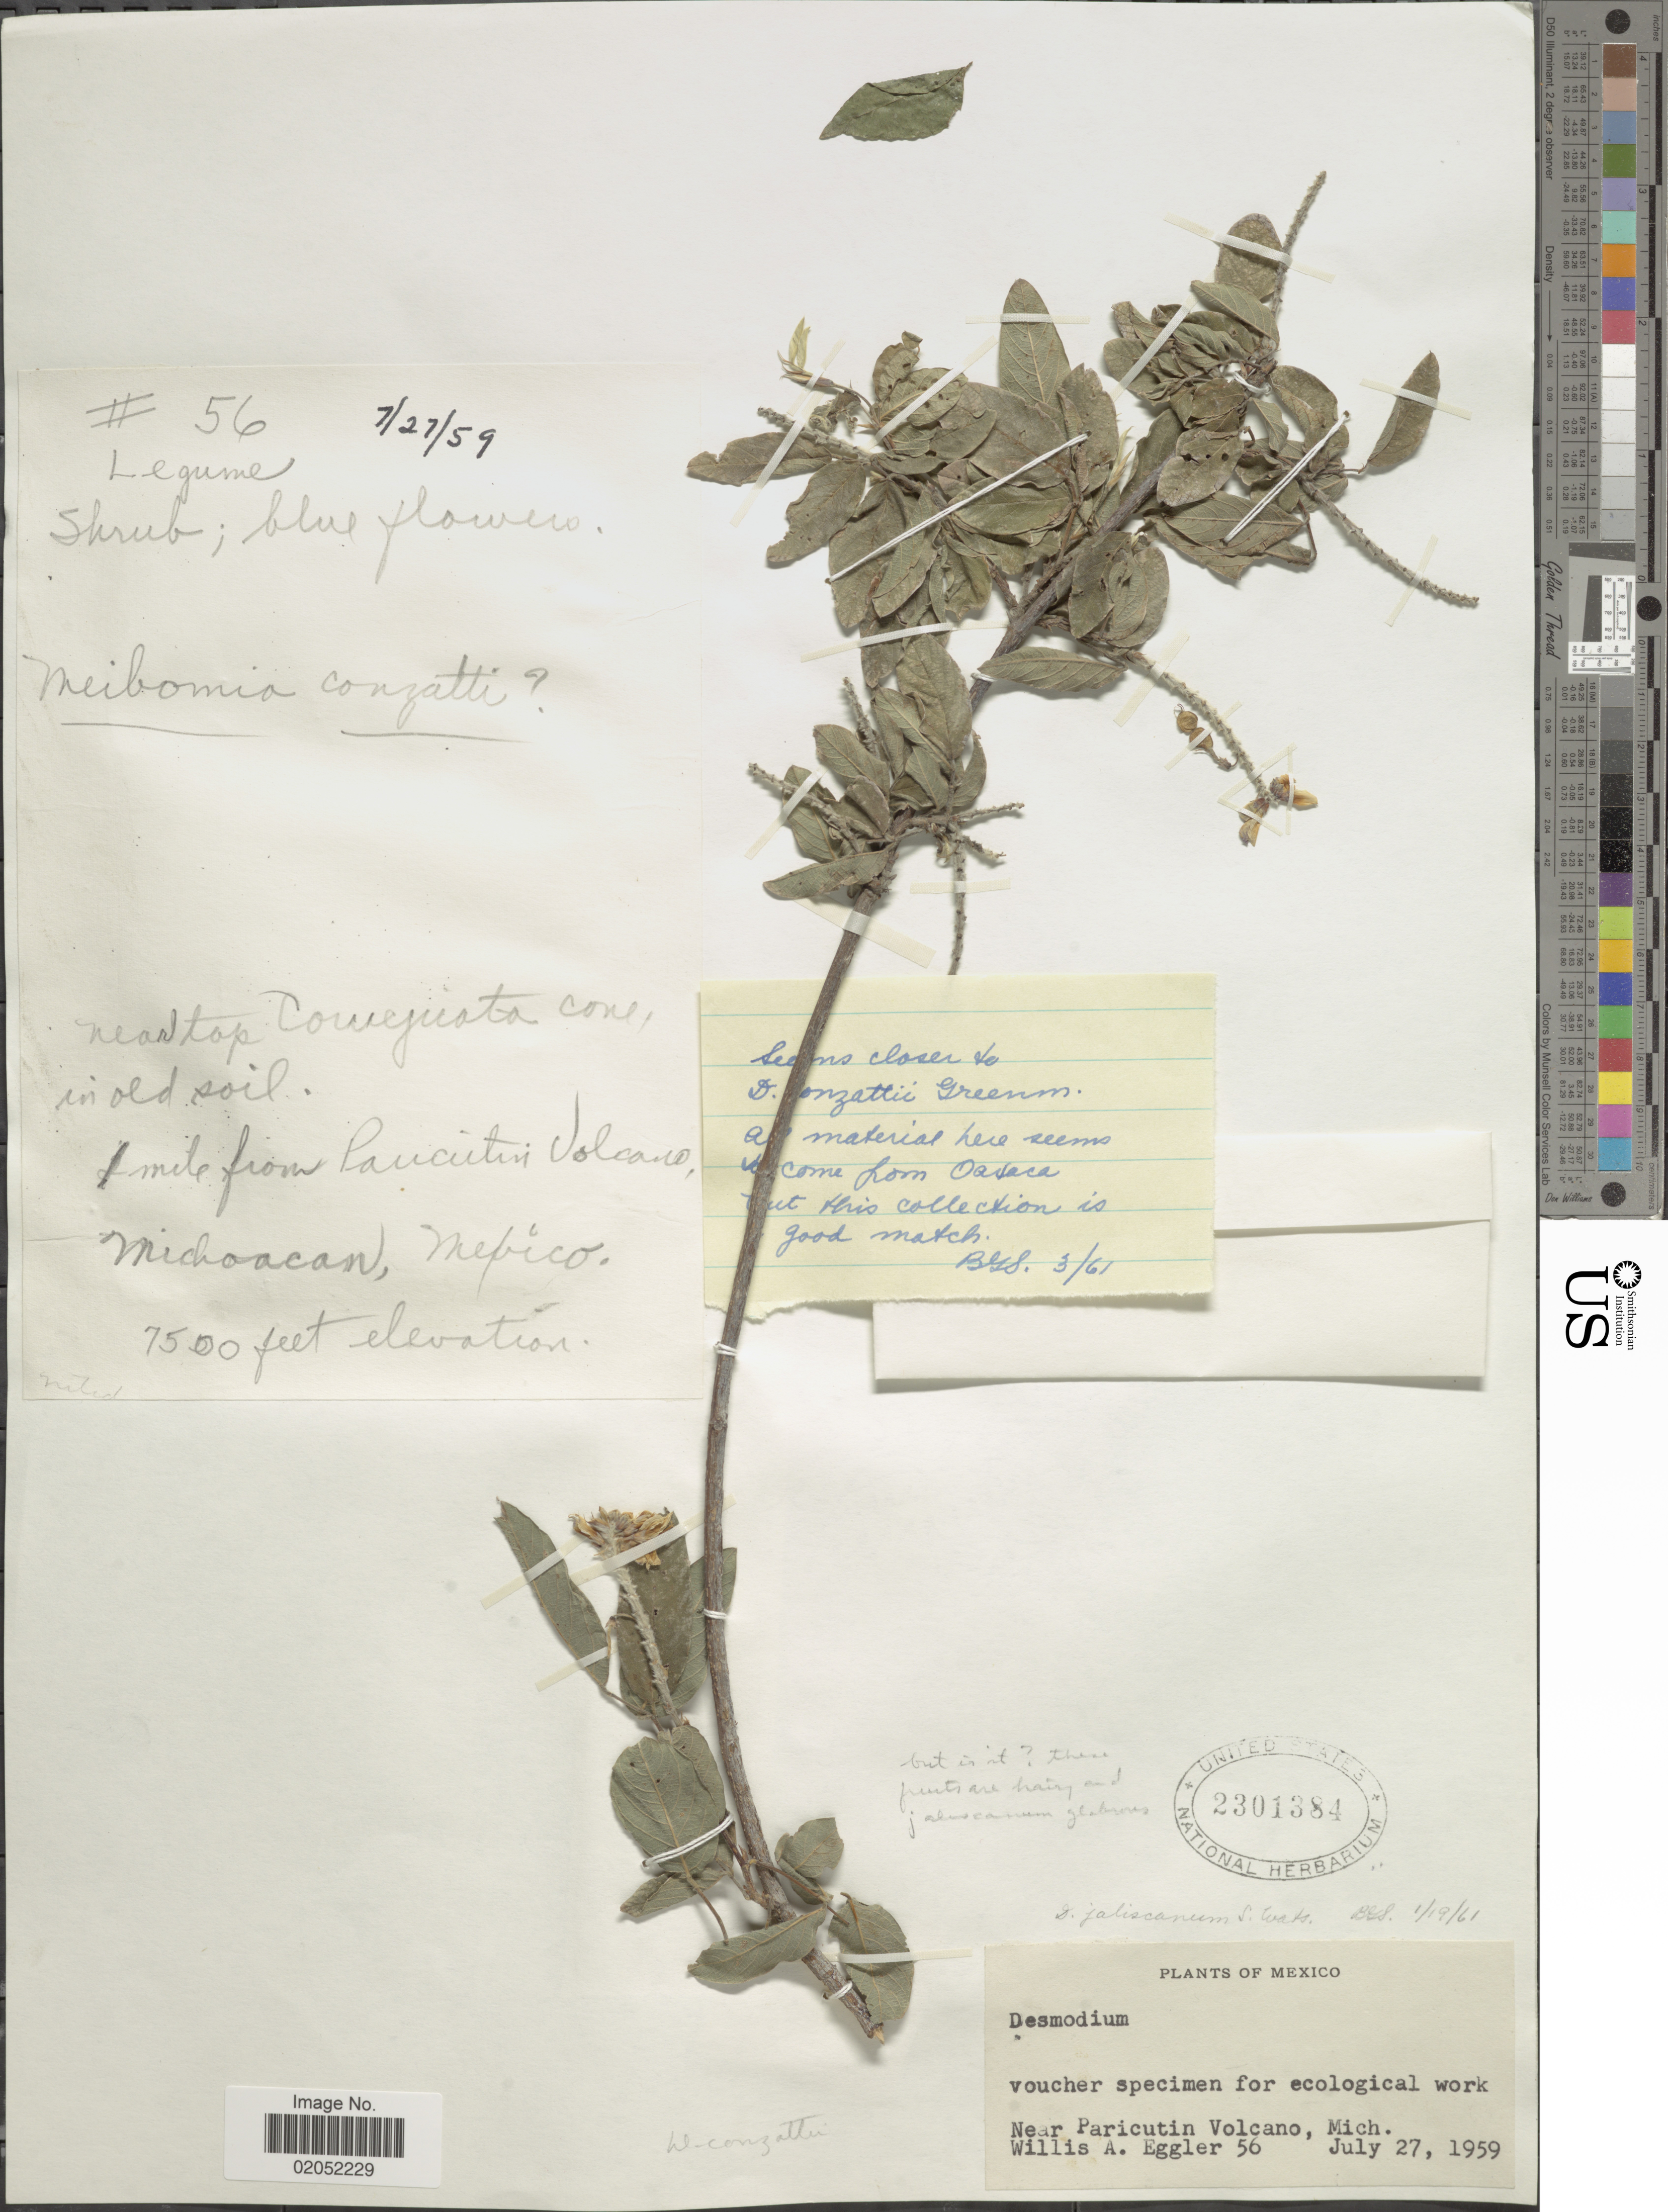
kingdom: Plantae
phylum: Tracheophyta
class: Magnoliopsida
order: Fabales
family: Fabaceae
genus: Desmodium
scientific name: Desmodium conzattii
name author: Greenm.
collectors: W. A. Eggler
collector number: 56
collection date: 1959-07-27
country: Mexico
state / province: Michoacán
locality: Near Paricutin Volcano, Mich.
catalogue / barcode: US 2301384